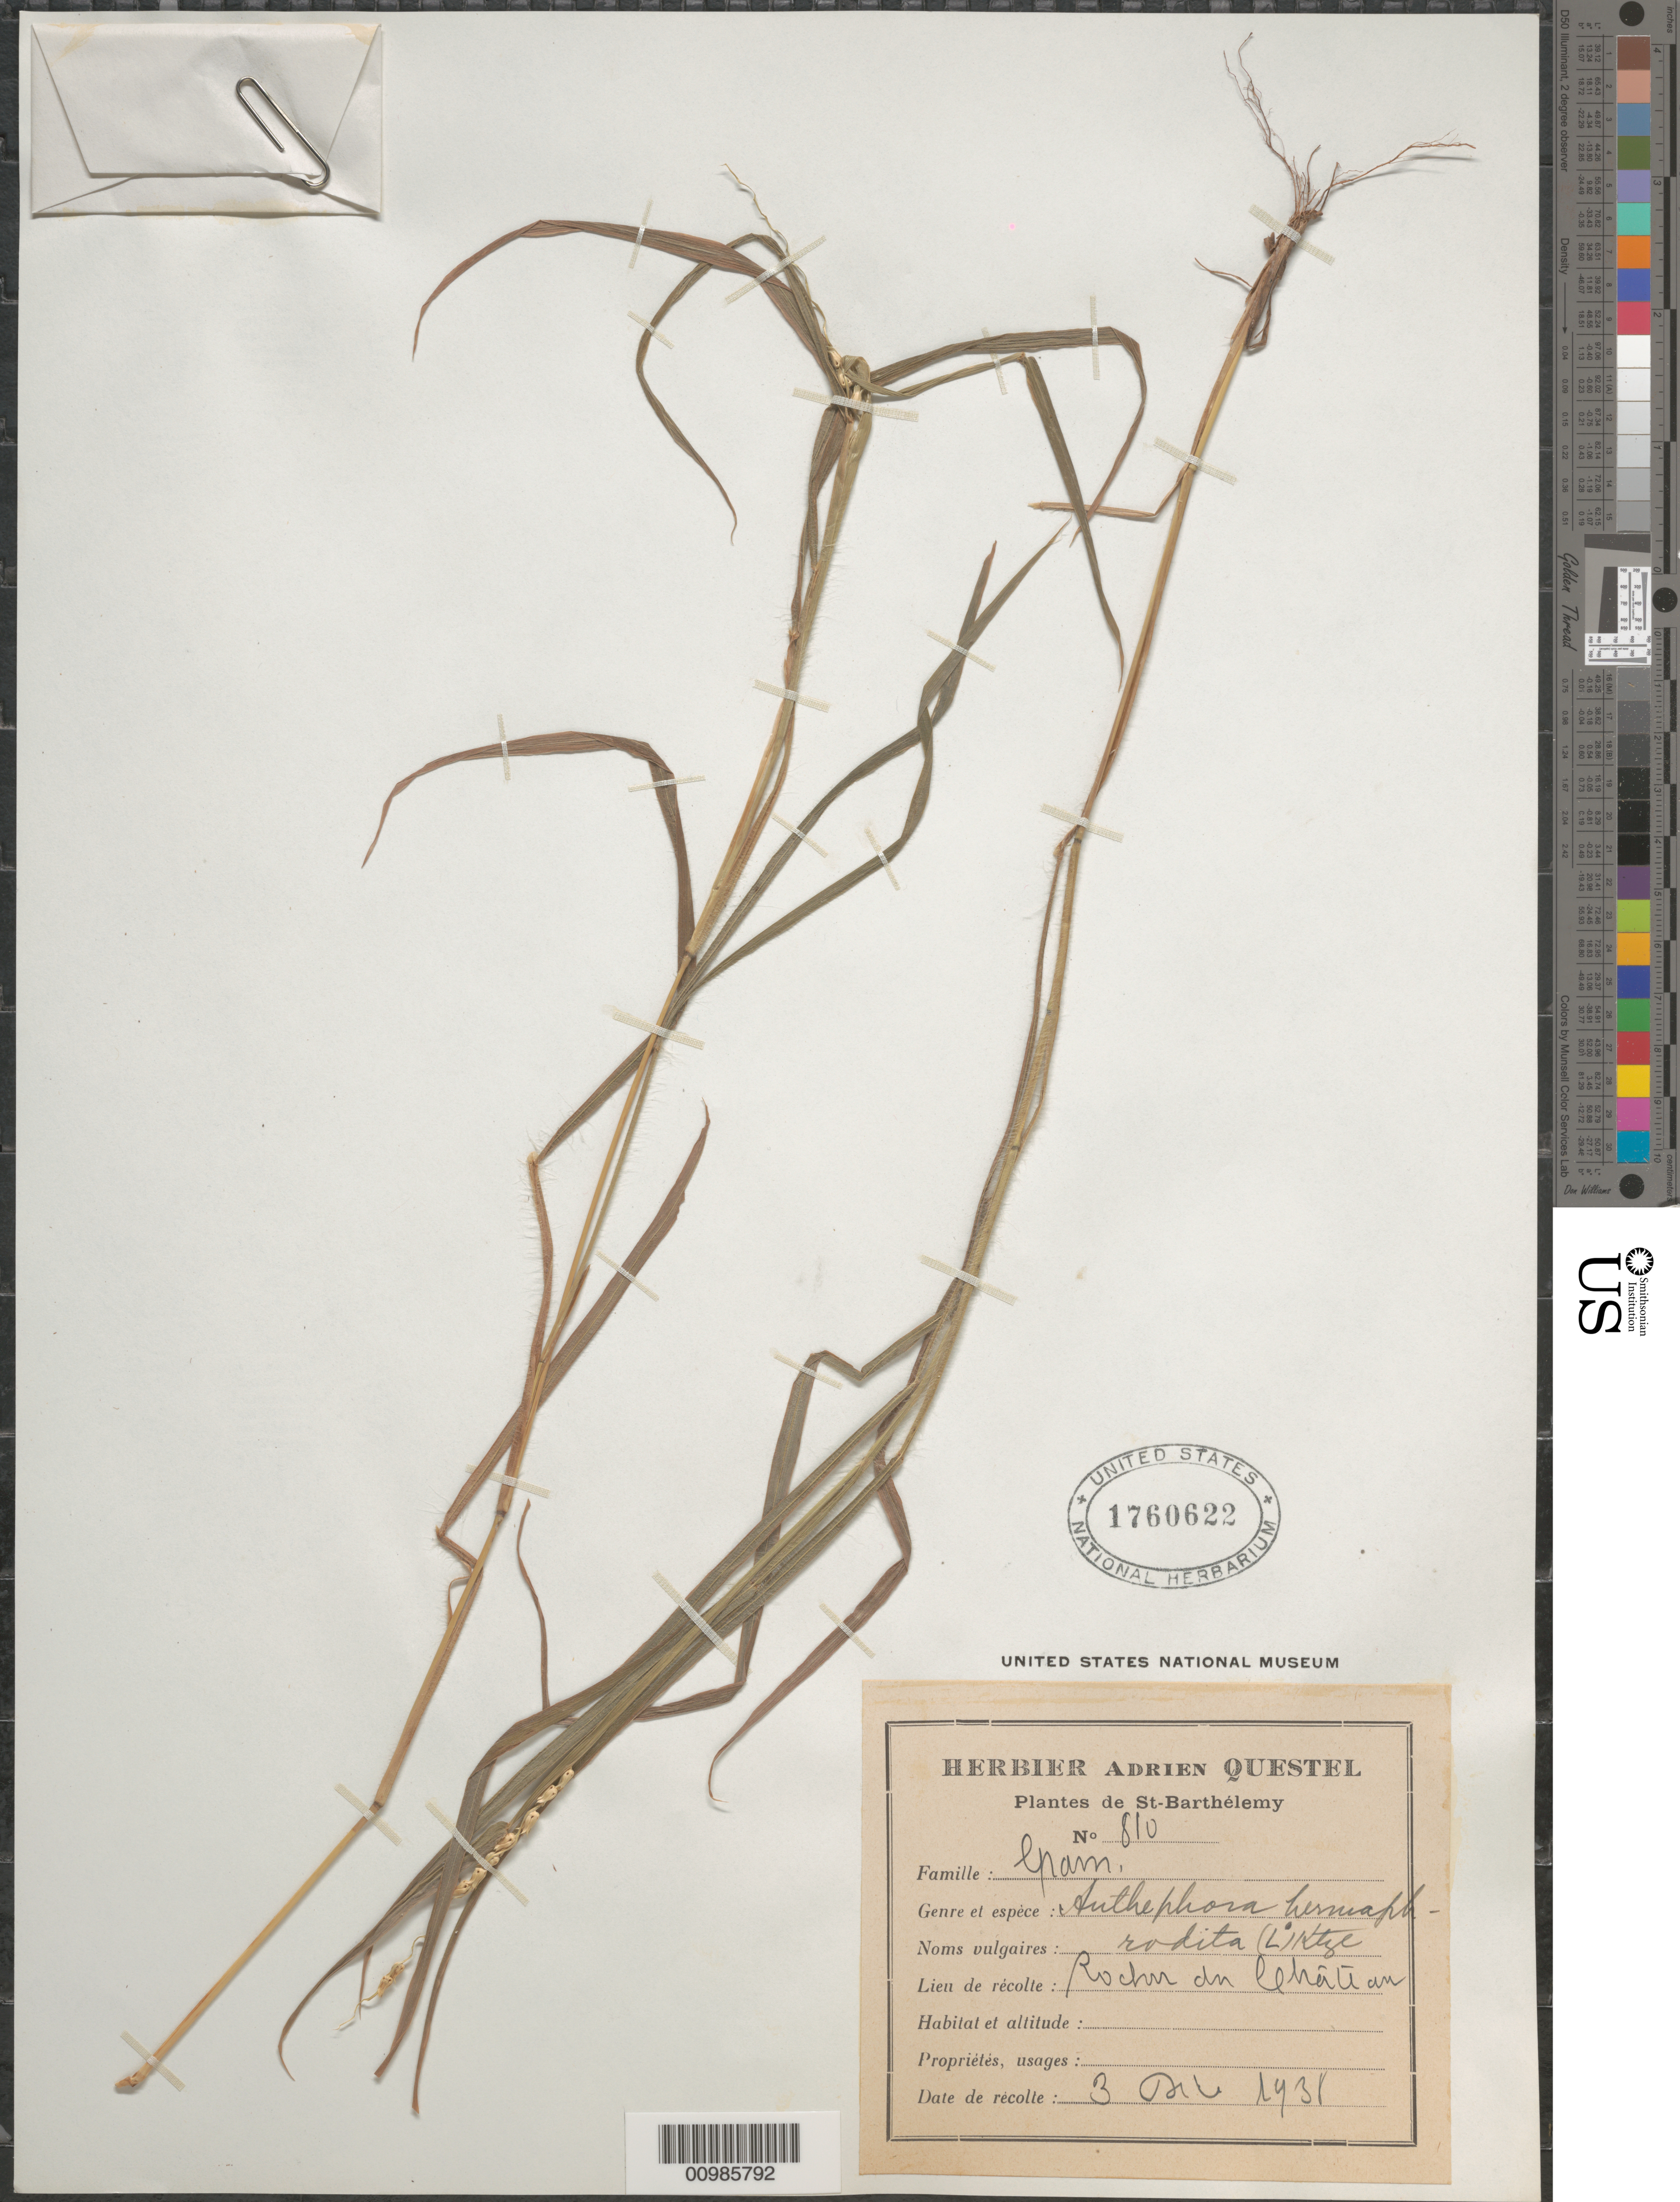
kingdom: Plantae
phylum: Tracheophyta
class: Liliopsida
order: Poales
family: Poaceae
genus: Anthephora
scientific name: Anthephora hermaphrodita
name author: (L.) Kuntze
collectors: A. Questel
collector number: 810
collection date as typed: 03 Dec 1938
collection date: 1938-12-03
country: Saint Barthélemy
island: St. Barthélemy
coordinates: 0 N, 0 E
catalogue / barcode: US 1760622